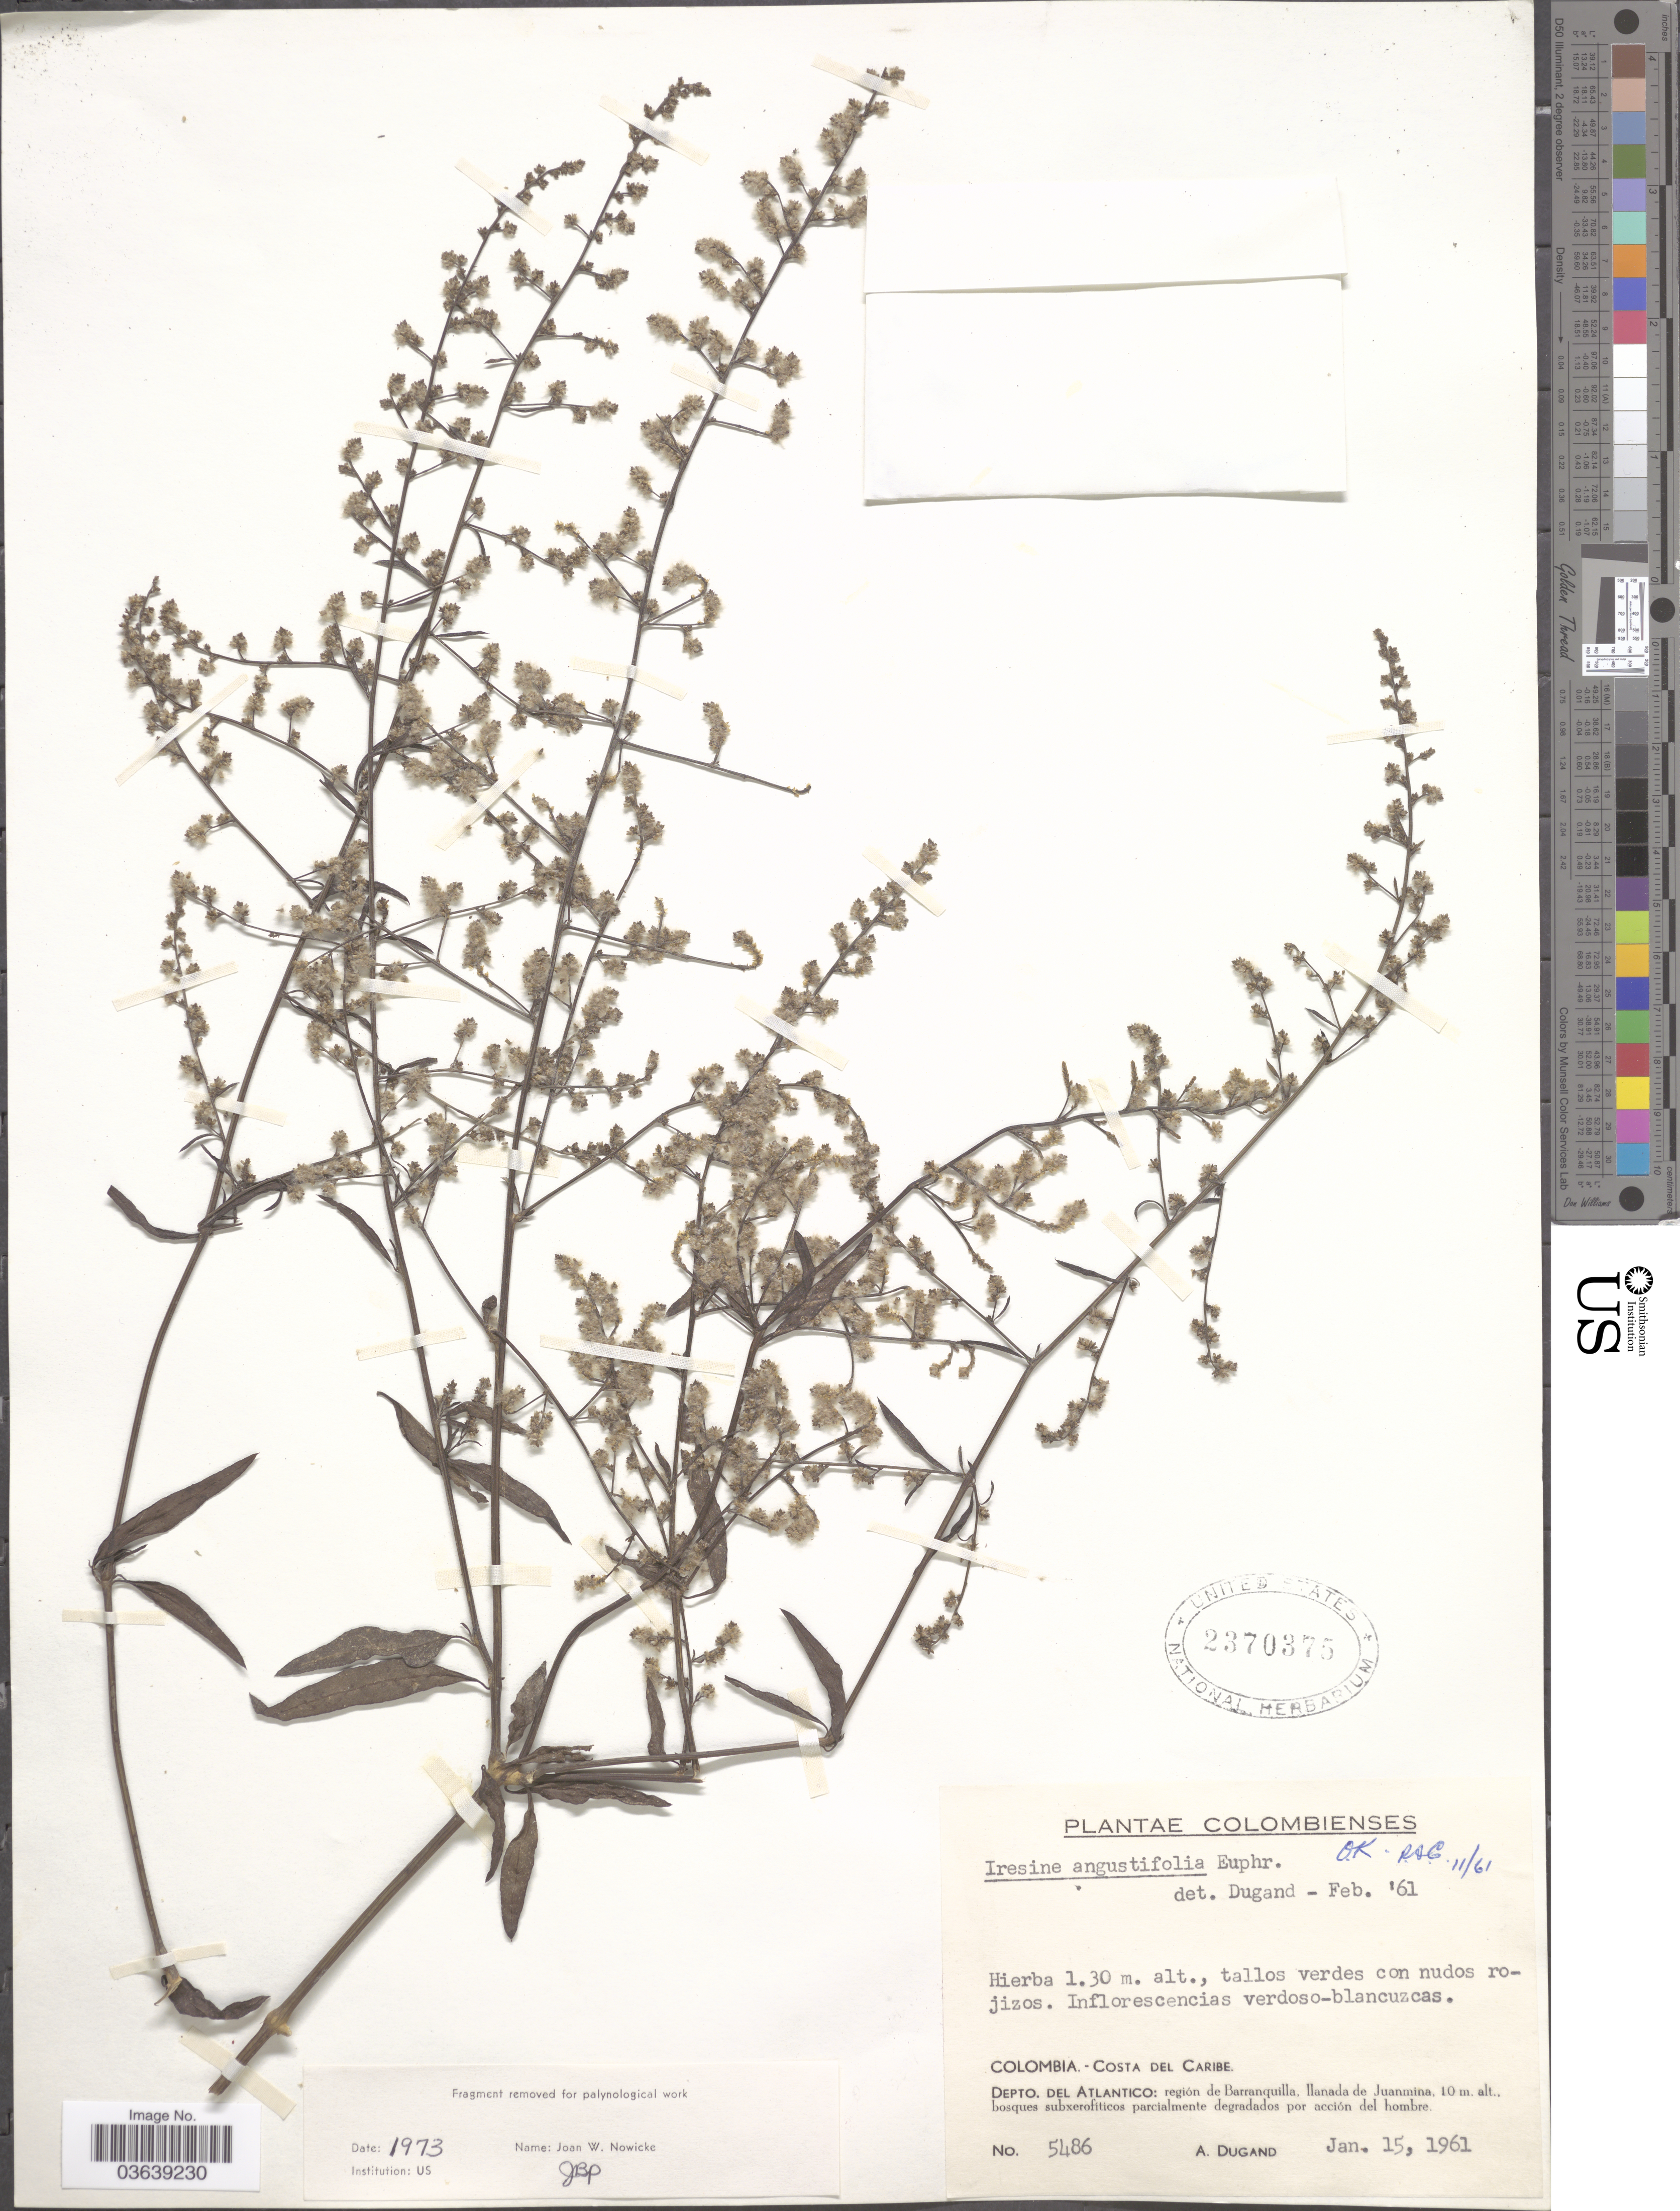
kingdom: Plantae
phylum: Tracheophyta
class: Magnoliopsida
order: Caryophyllales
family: Amaranthaceae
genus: Iresine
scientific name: Iresine angustifolia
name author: Euphrasén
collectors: A. Dugand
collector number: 5486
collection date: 1961-01-15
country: Colombia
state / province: Atlántico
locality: Costa del Caribe. Depto. del Atlantico: región de Barranquilla, llanada de Juanmina.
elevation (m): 10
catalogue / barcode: US 2370375